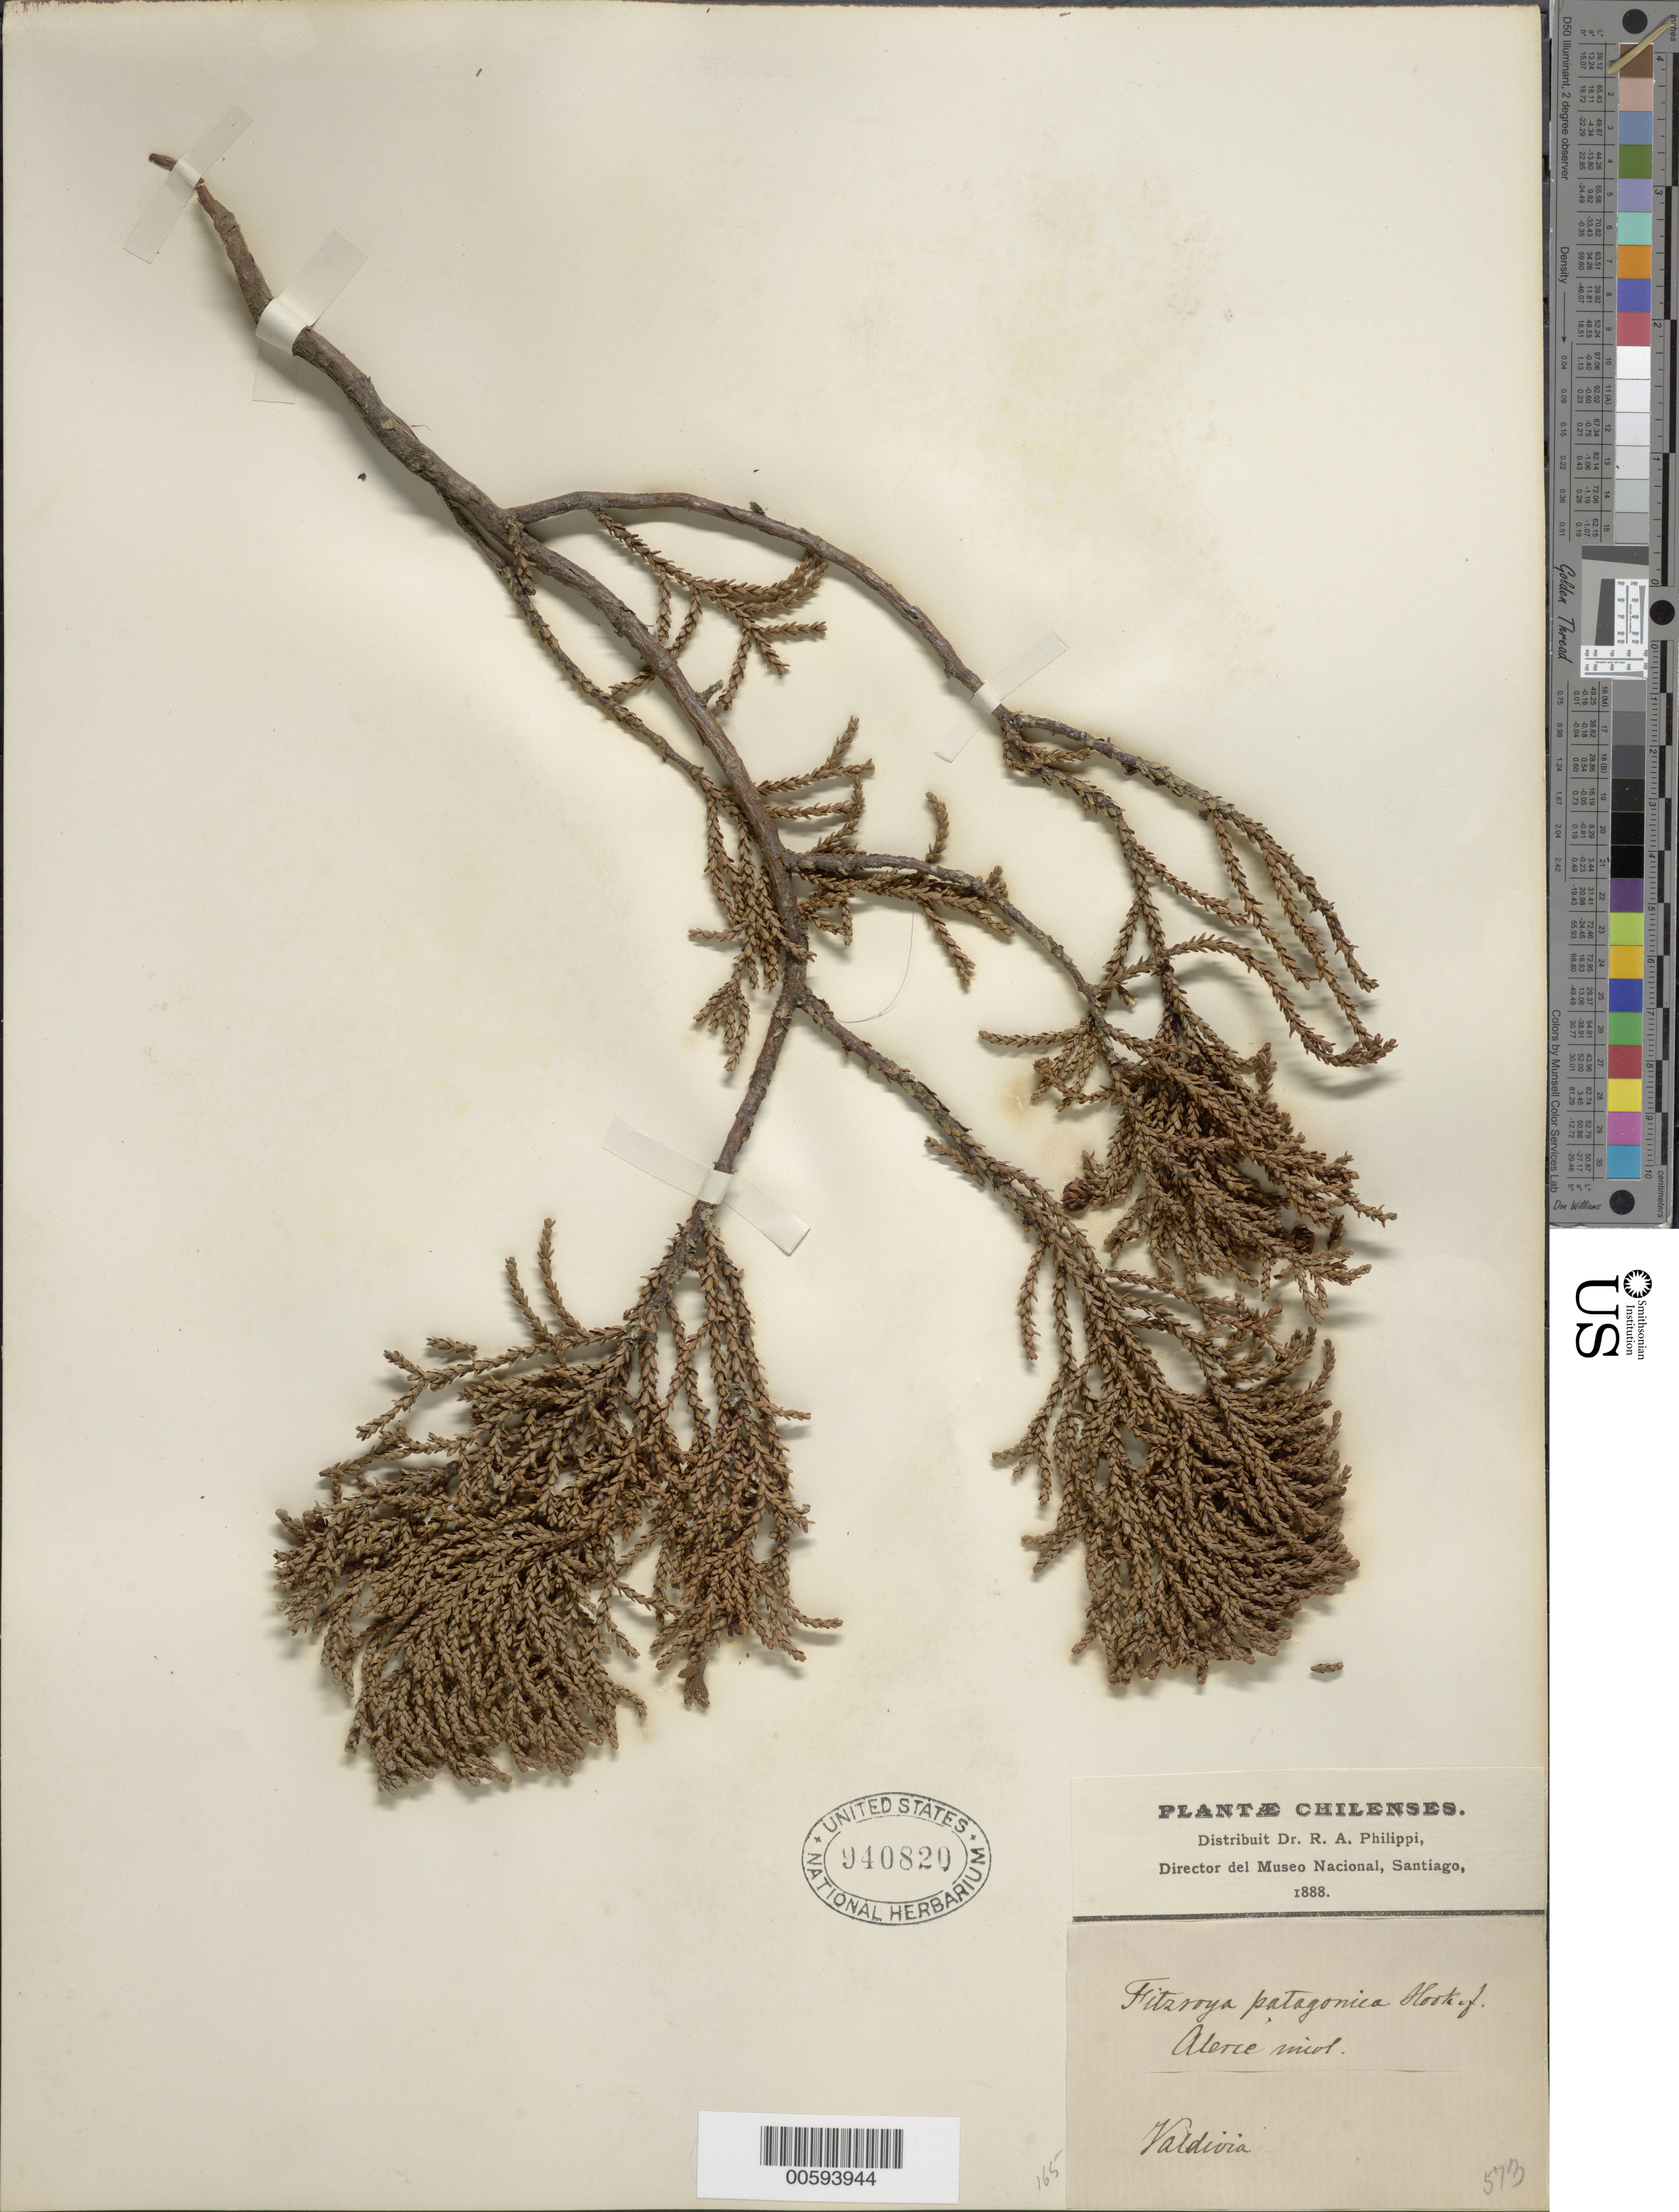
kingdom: Plantae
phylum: Tracheophyta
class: Pinopsida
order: Pinales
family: Cupressaceae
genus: Fitzroya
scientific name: Fitzroya cupressoides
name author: (Molina) I.M. Johnst.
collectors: R. A. Philippi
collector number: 573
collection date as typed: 1888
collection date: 1888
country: Chile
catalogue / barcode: US 940820